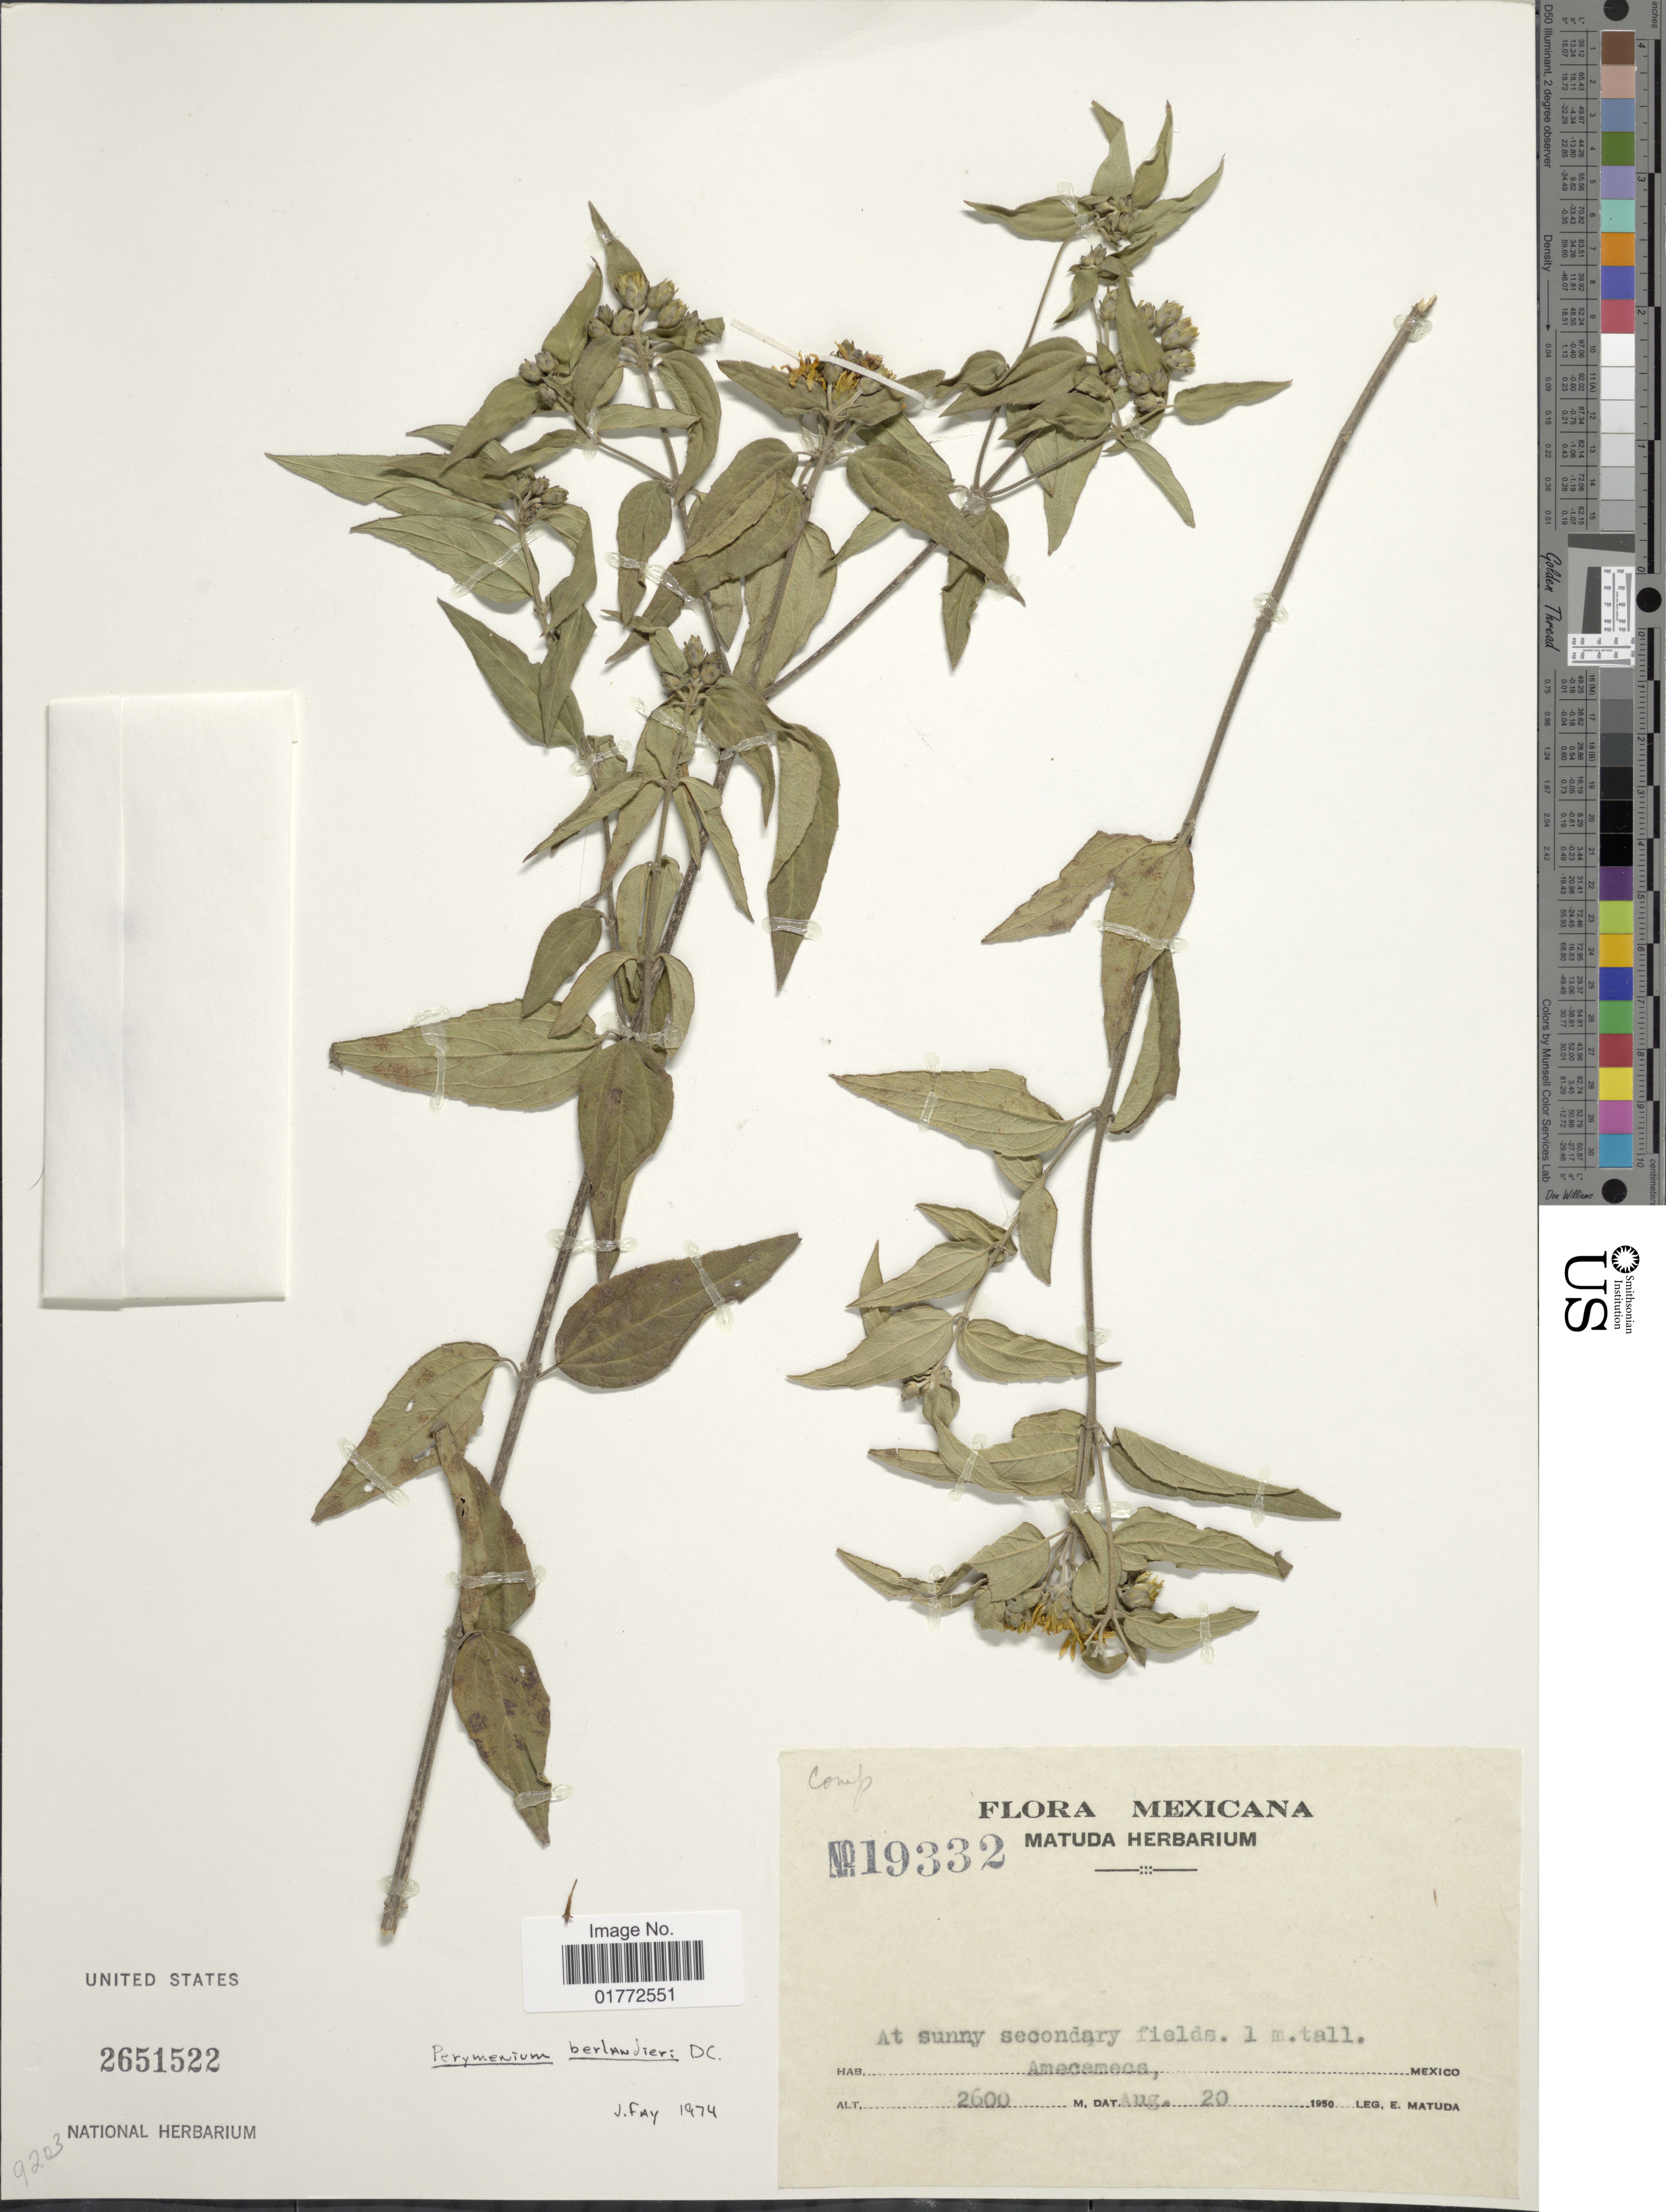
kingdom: Plantae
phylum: Tracheophyta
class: Magnoliopsida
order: Asterales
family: Asteraceae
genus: Perymenium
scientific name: Perymenium berlandieri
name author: DC.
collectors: E. Matuda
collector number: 19332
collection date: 1950-08-20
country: Mexico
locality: Amecameca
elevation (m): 2600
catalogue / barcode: US 2651522